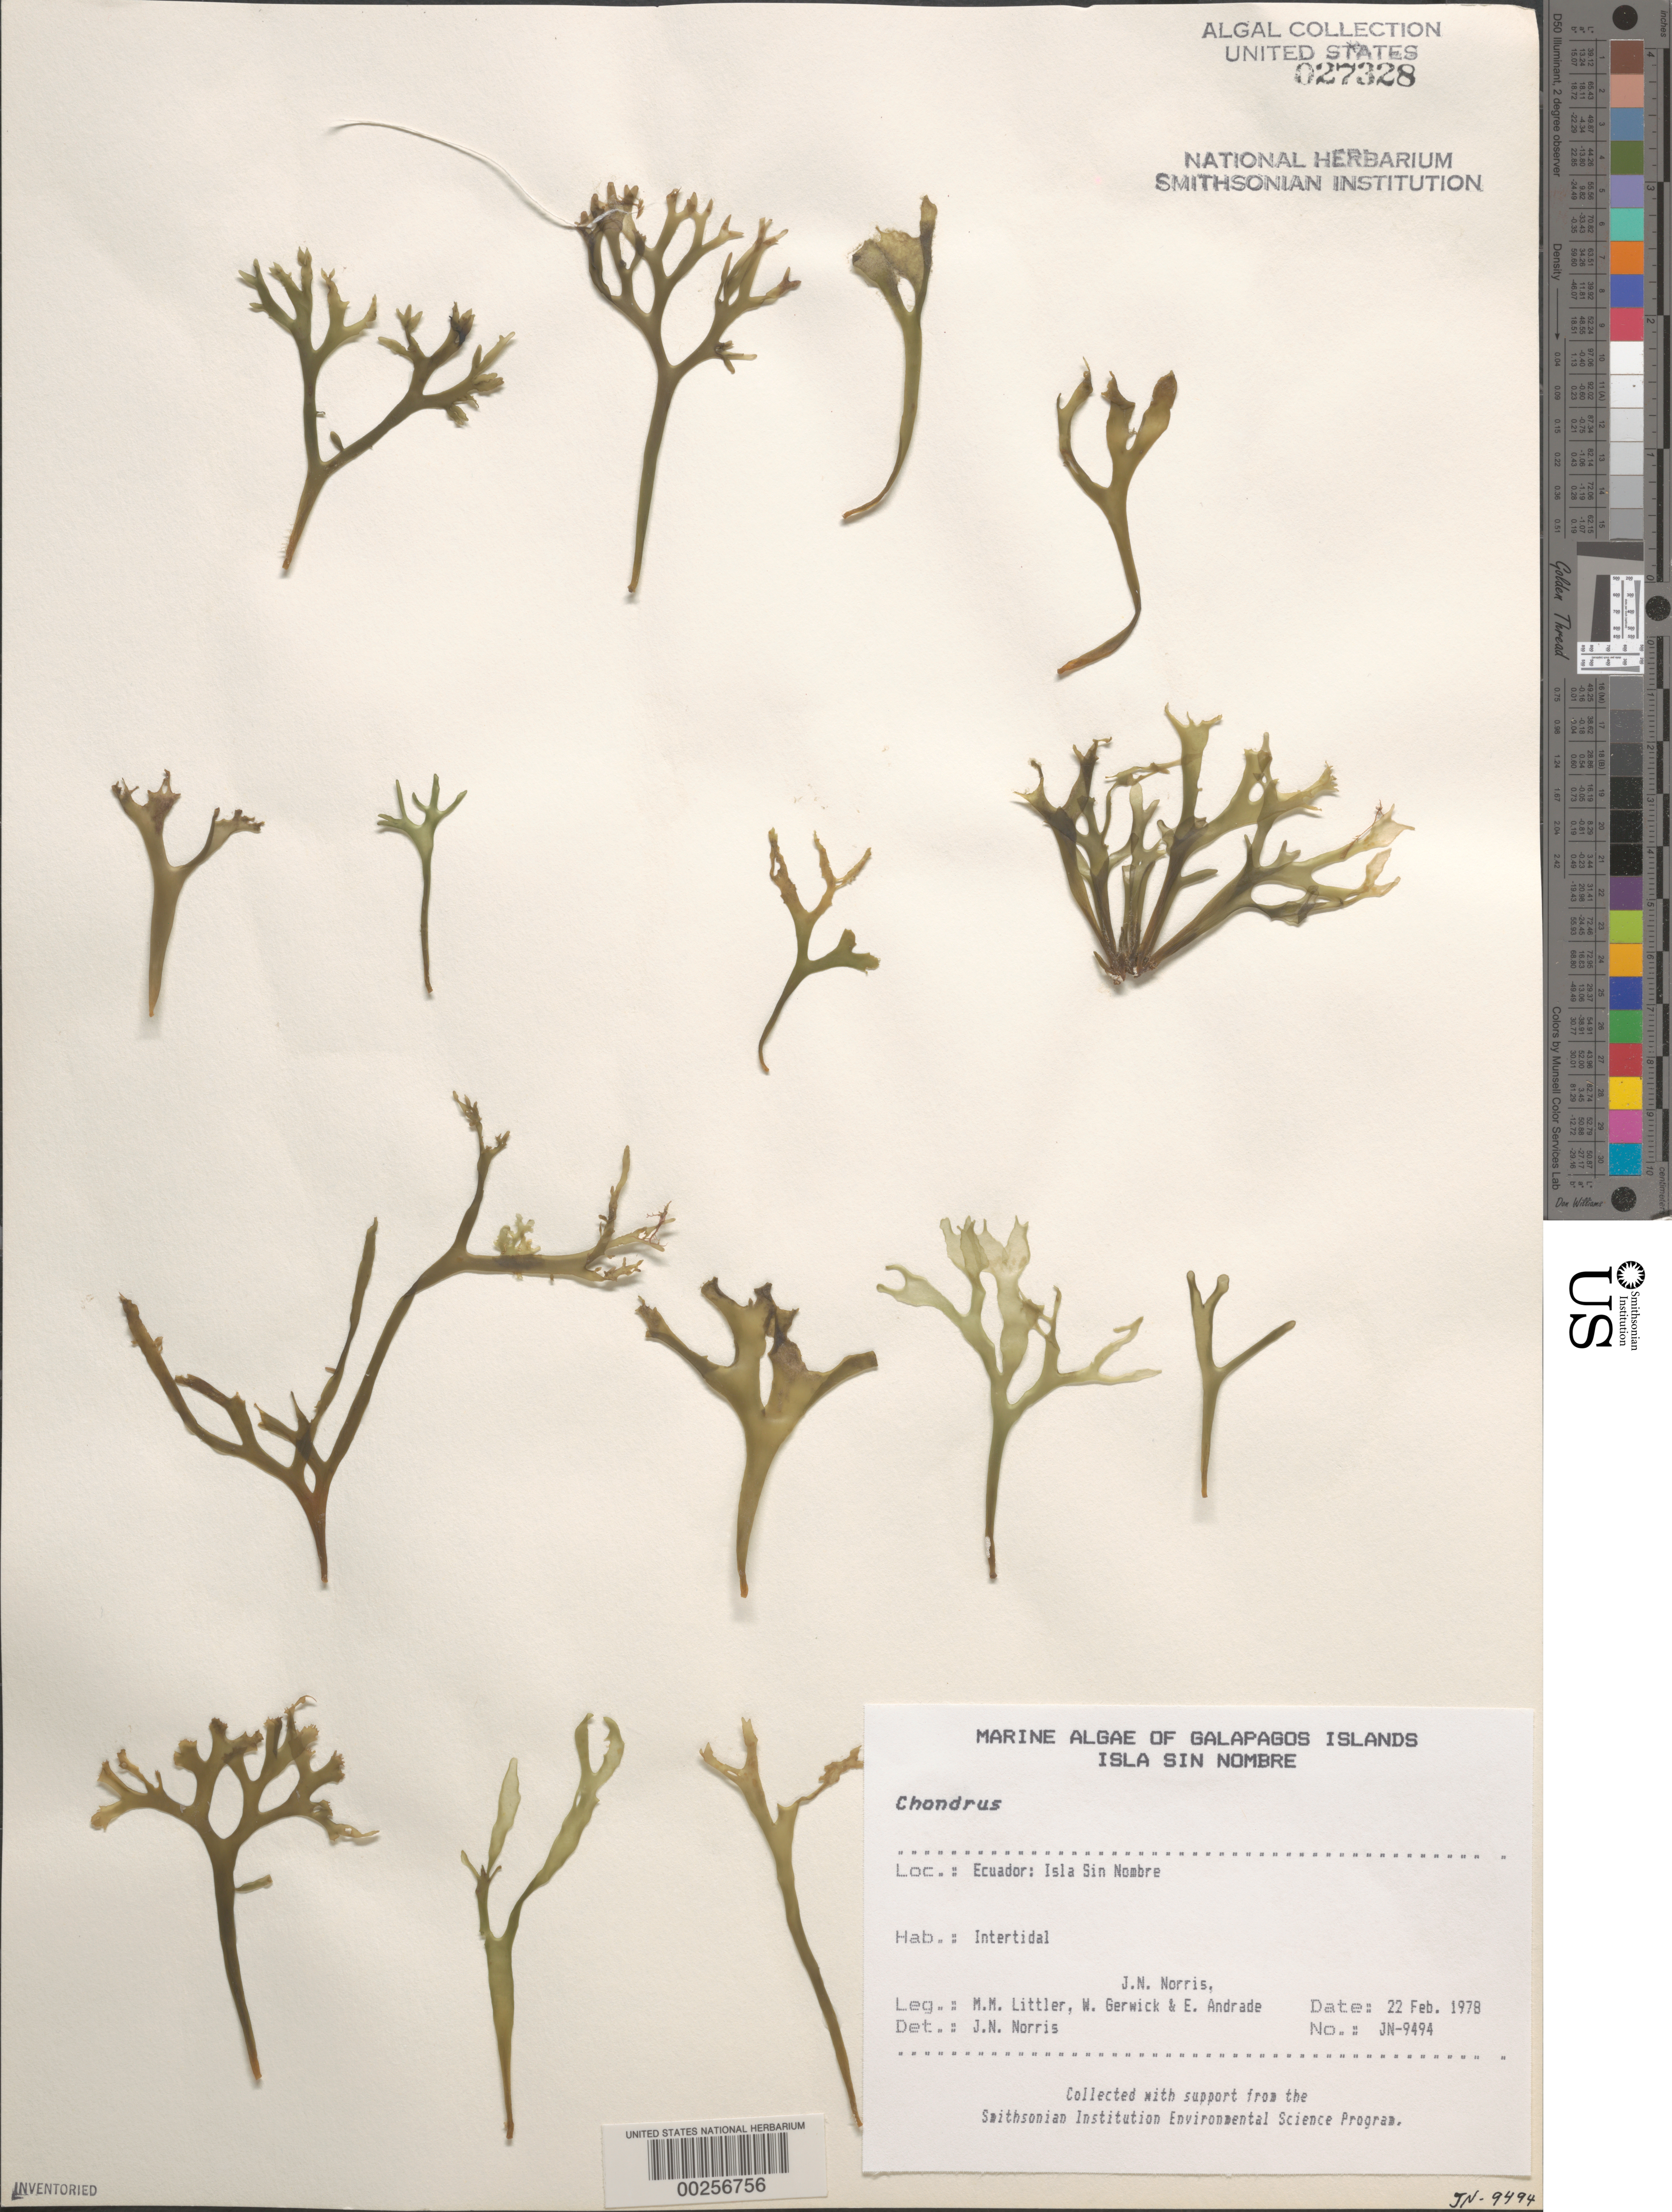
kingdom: Plantae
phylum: Rhodophyta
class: Florideophyceae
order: Gigartinales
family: Gigartinaceae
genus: Chondrus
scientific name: Chondrus sp.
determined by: Norris, James N.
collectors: J. N. Norris, M. M. Littler, W. Gerwick & E. Andrade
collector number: JN-9494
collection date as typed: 22 Feb 1978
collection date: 1978-02-22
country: Ecuador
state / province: Colón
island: Sin Nombre [Nameless]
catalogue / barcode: US 27328